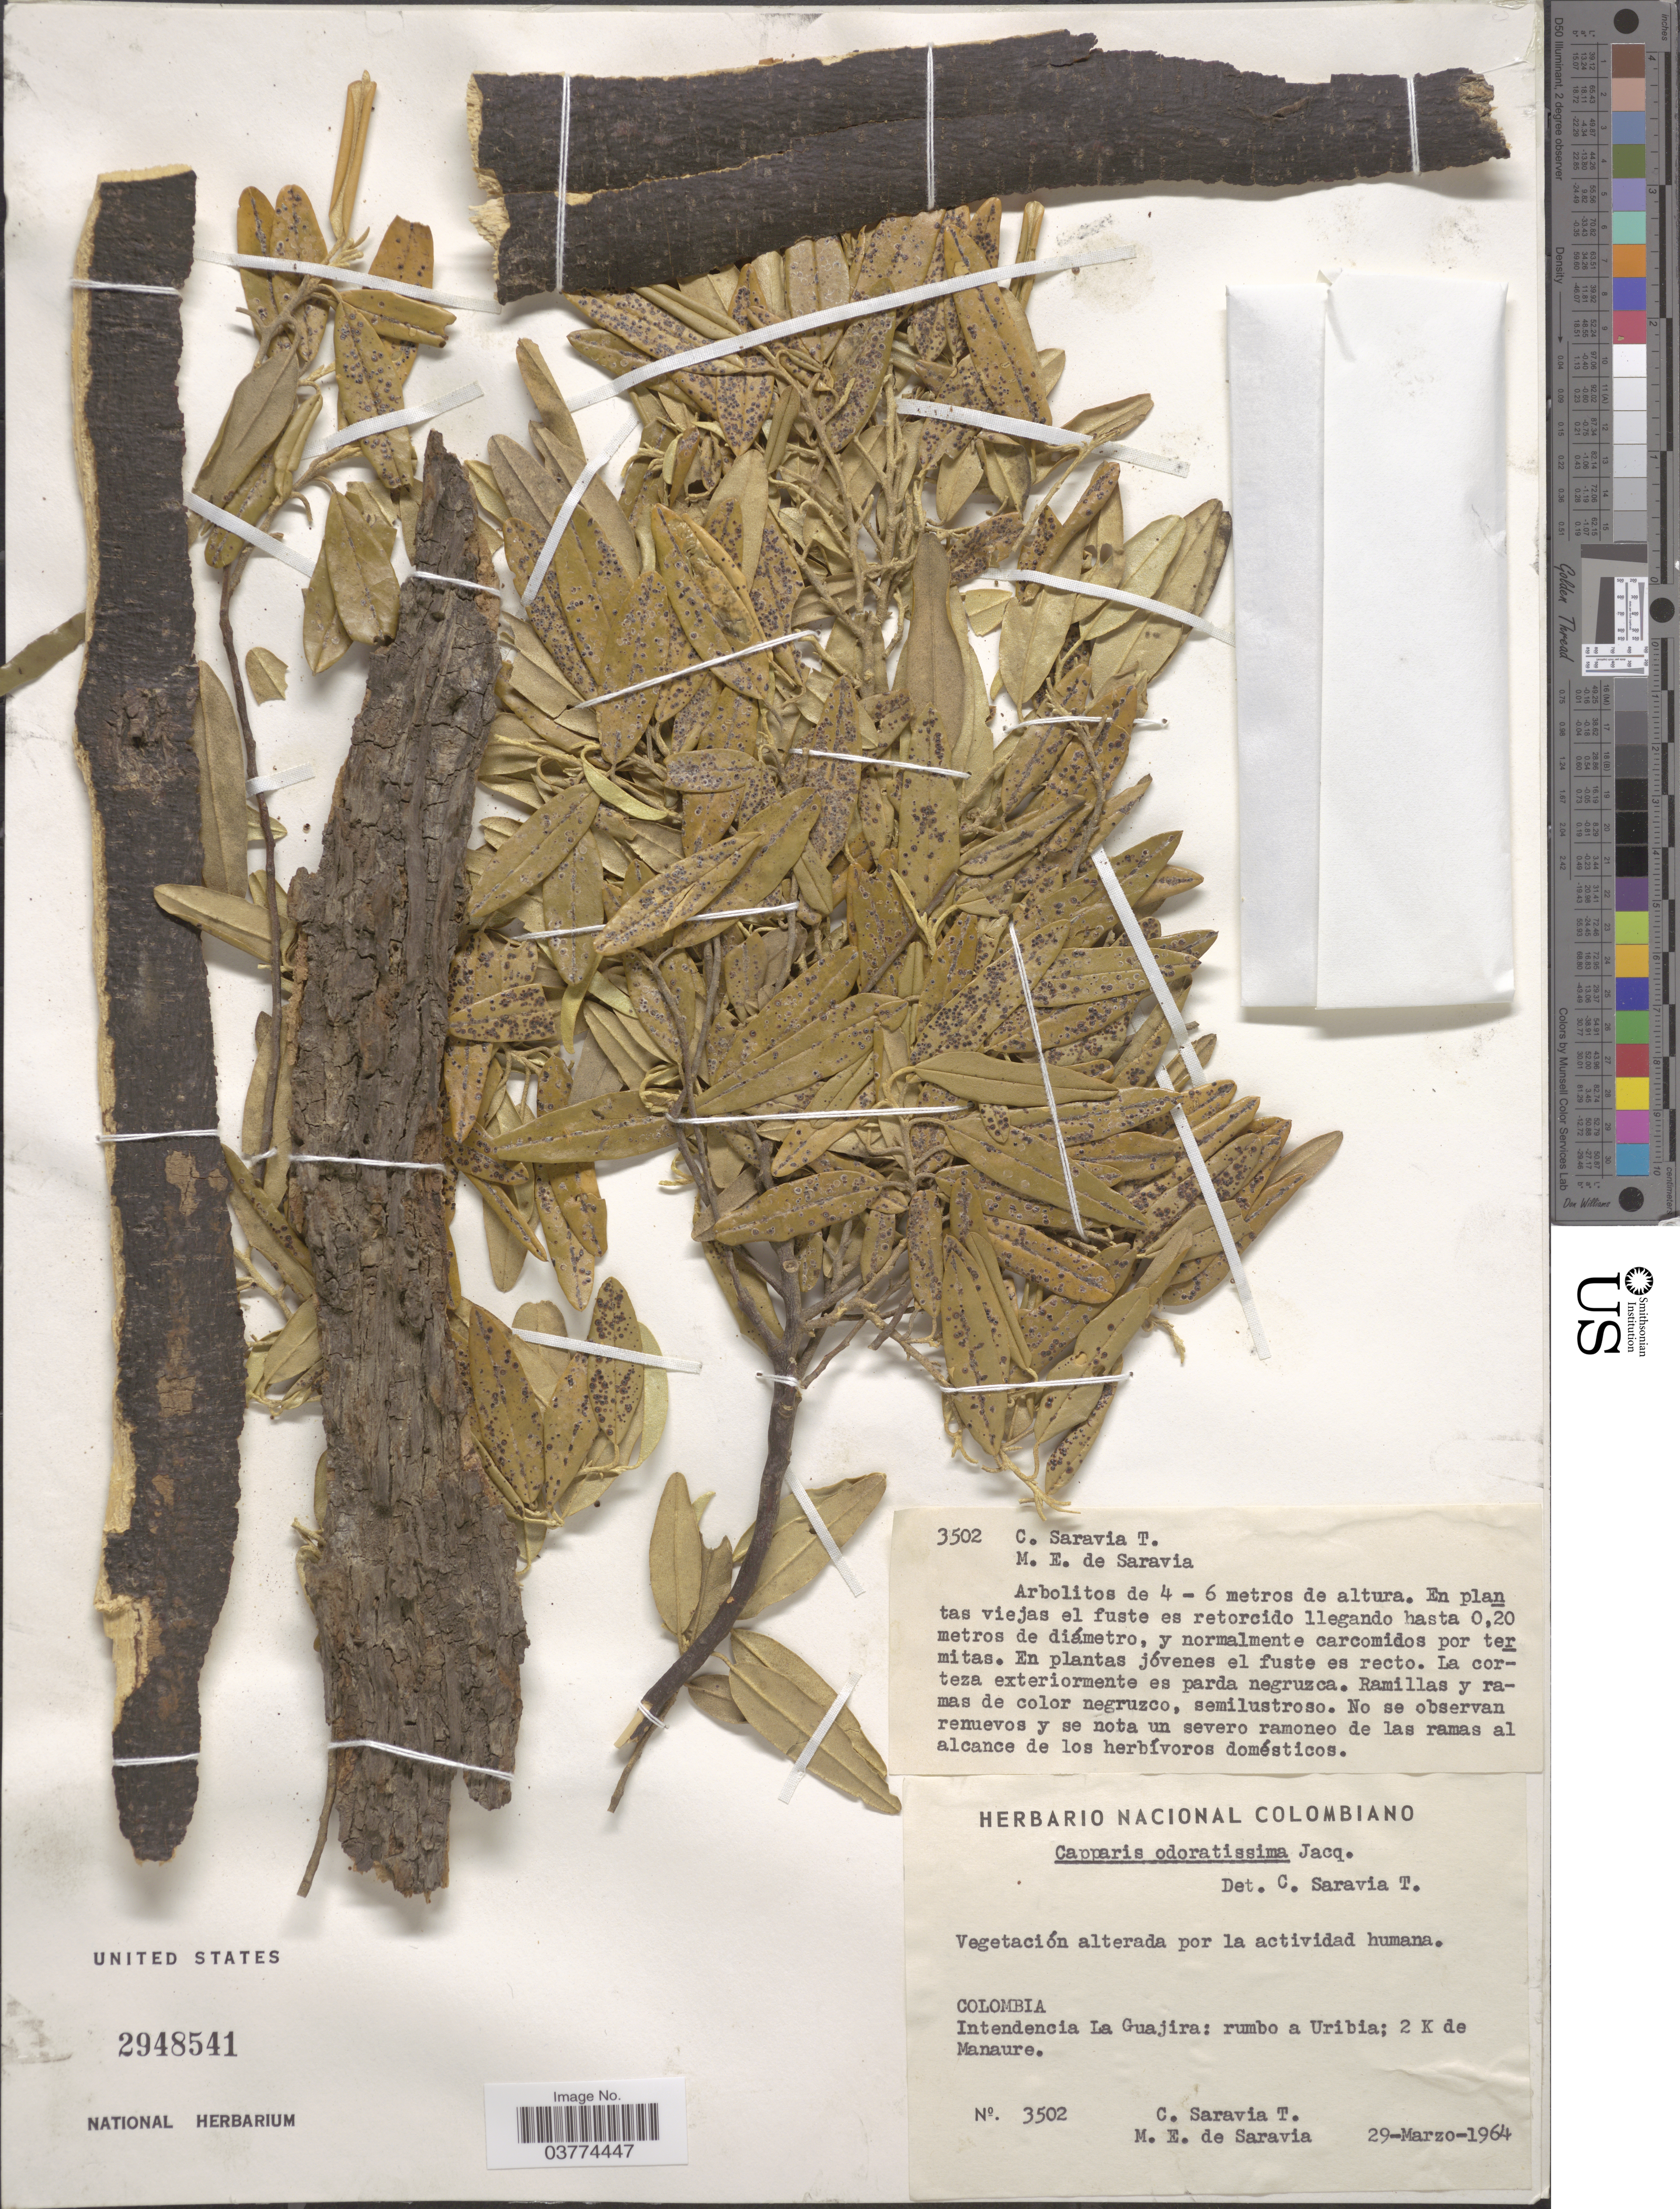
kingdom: Plantae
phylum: Tracheophyta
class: Magnoliopsida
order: Brassicales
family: Capparaceae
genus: Quadrella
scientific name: Quadrella odoratissima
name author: (Jacq.) Hutch.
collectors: C. Saravia T. & M. de Saravia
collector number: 3502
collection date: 1964-03-29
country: Colombia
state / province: La Guajira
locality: Intendencia La Guajira: rumbo a Uribia; 2 K de Manaure.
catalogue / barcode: US 2948541